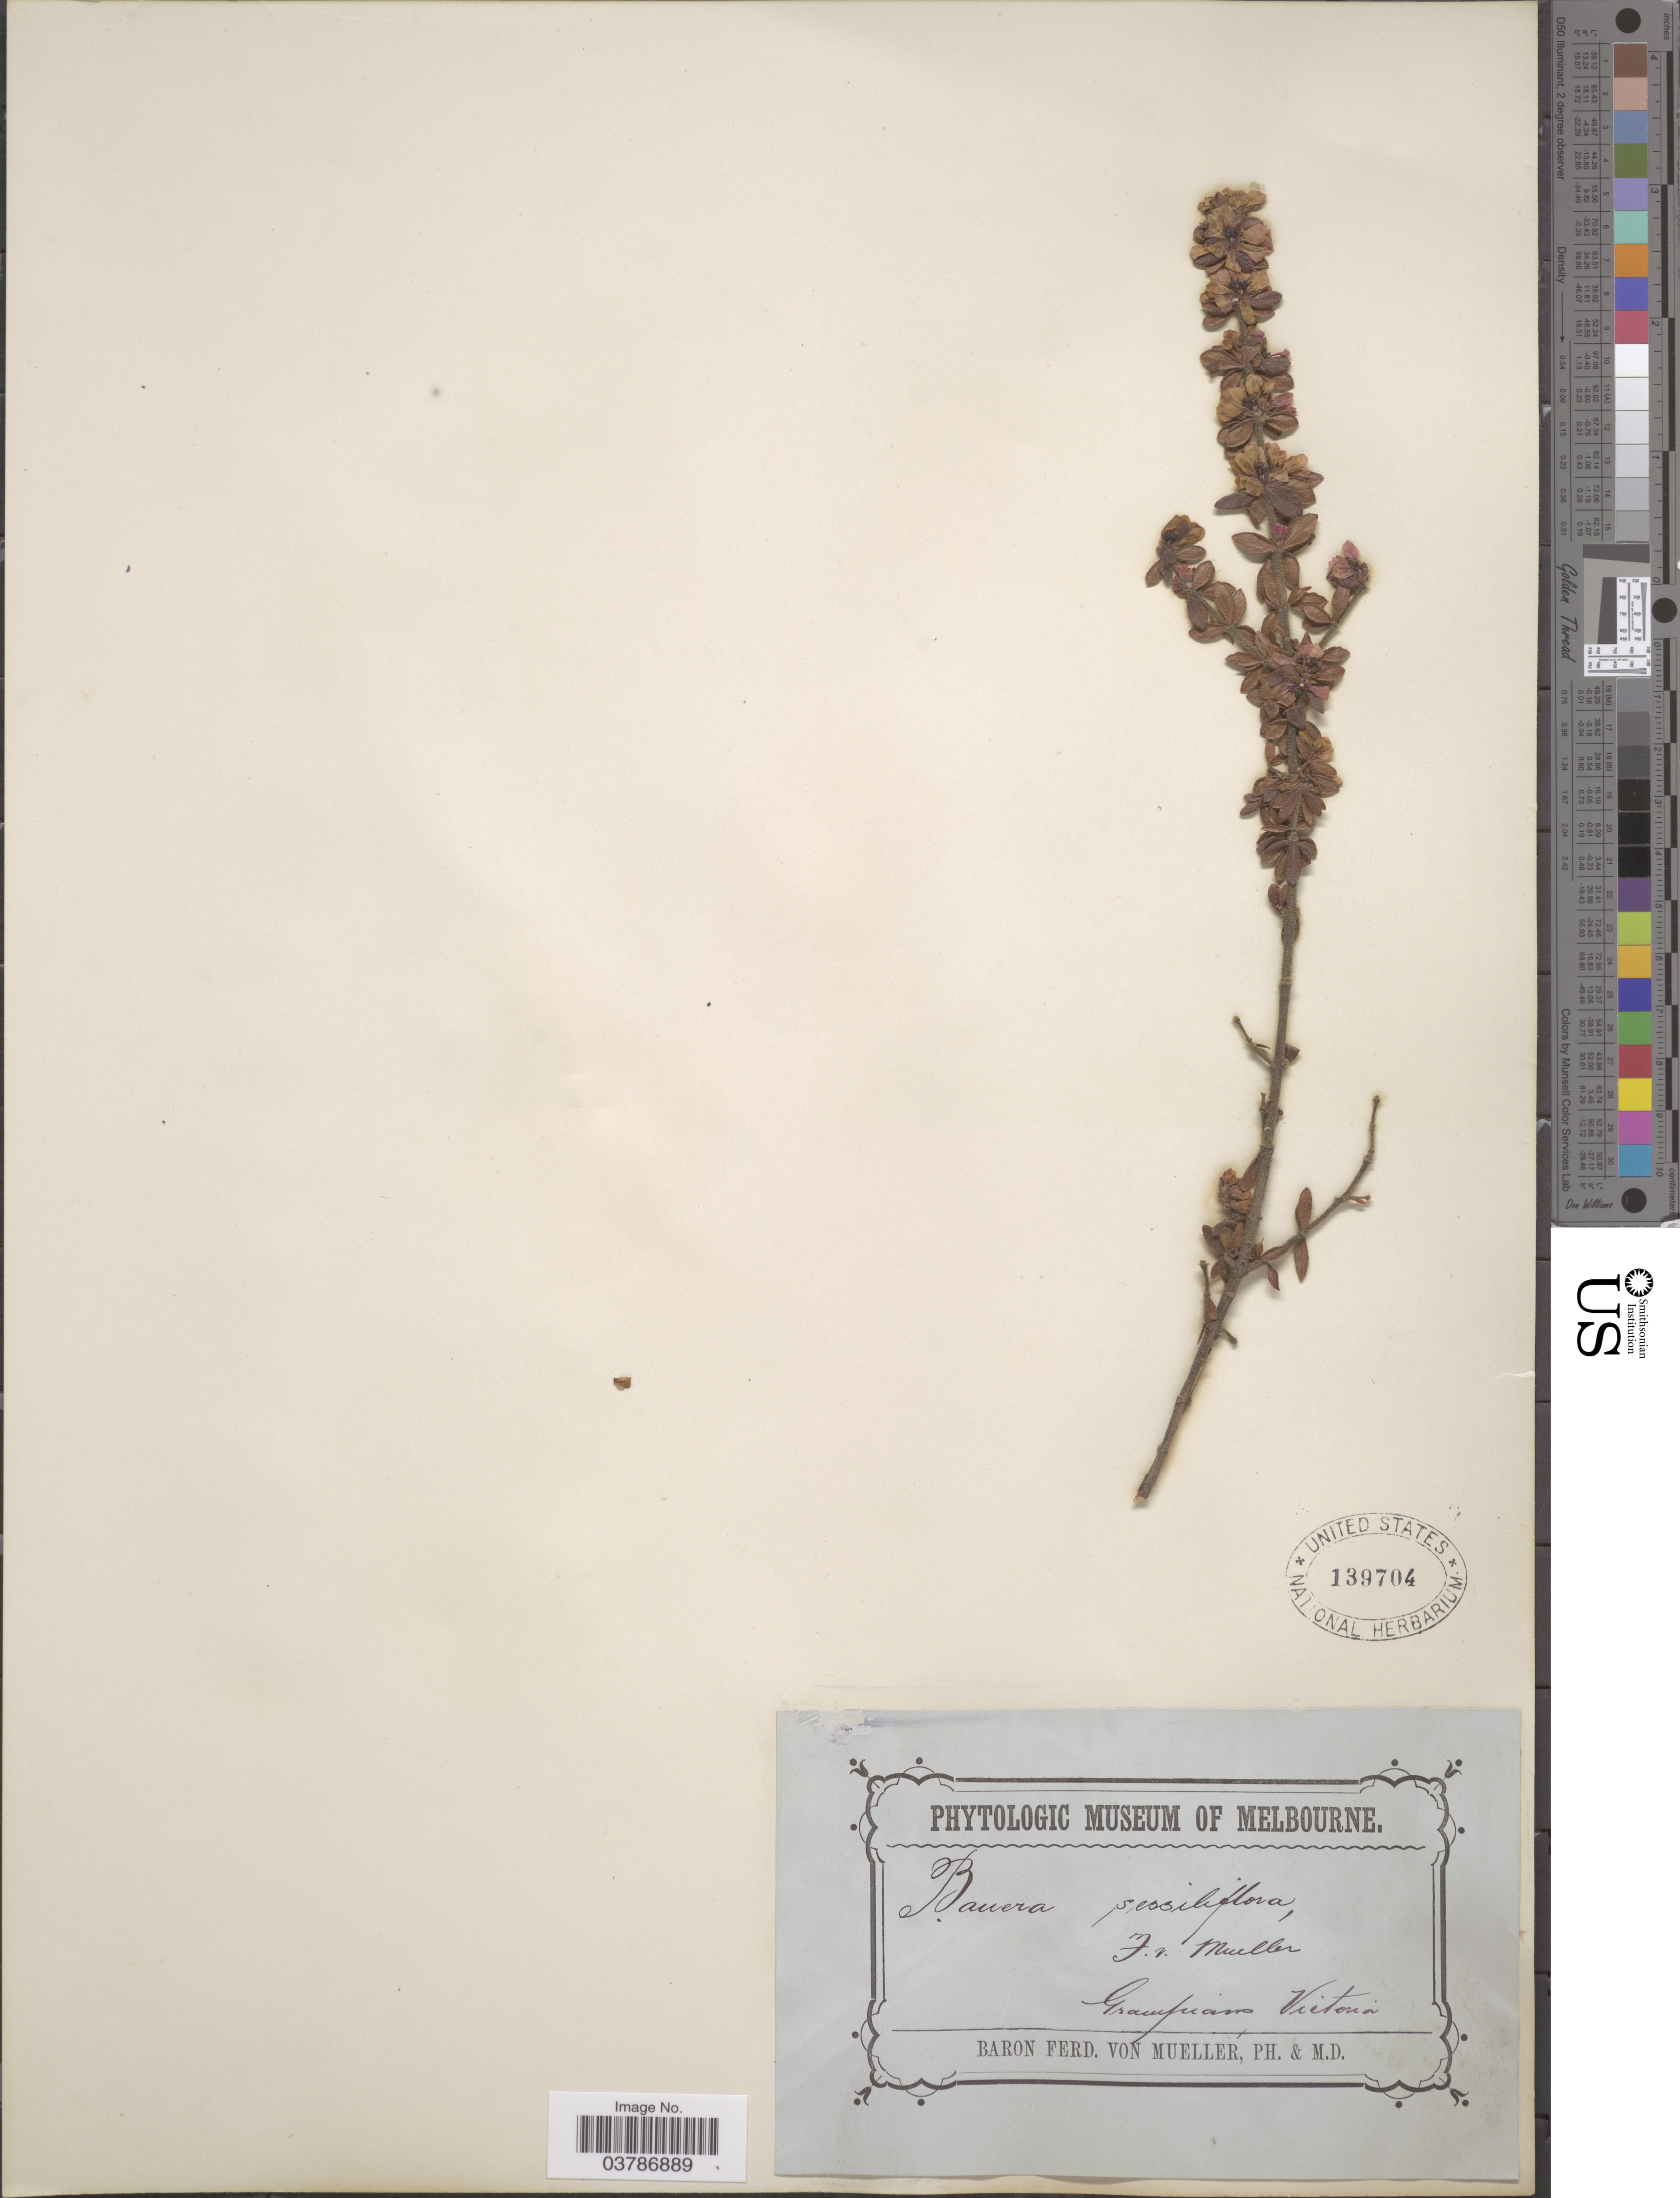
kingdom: Plantae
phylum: Tracheophyta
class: Magnoliopsida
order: Oxalidales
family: Cunoniaceae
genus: Bauera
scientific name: Bauera sessiliflora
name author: F. Muell.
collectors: F. von Mueller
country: Australia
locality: Grampians Victoria.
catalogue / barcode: US 139704